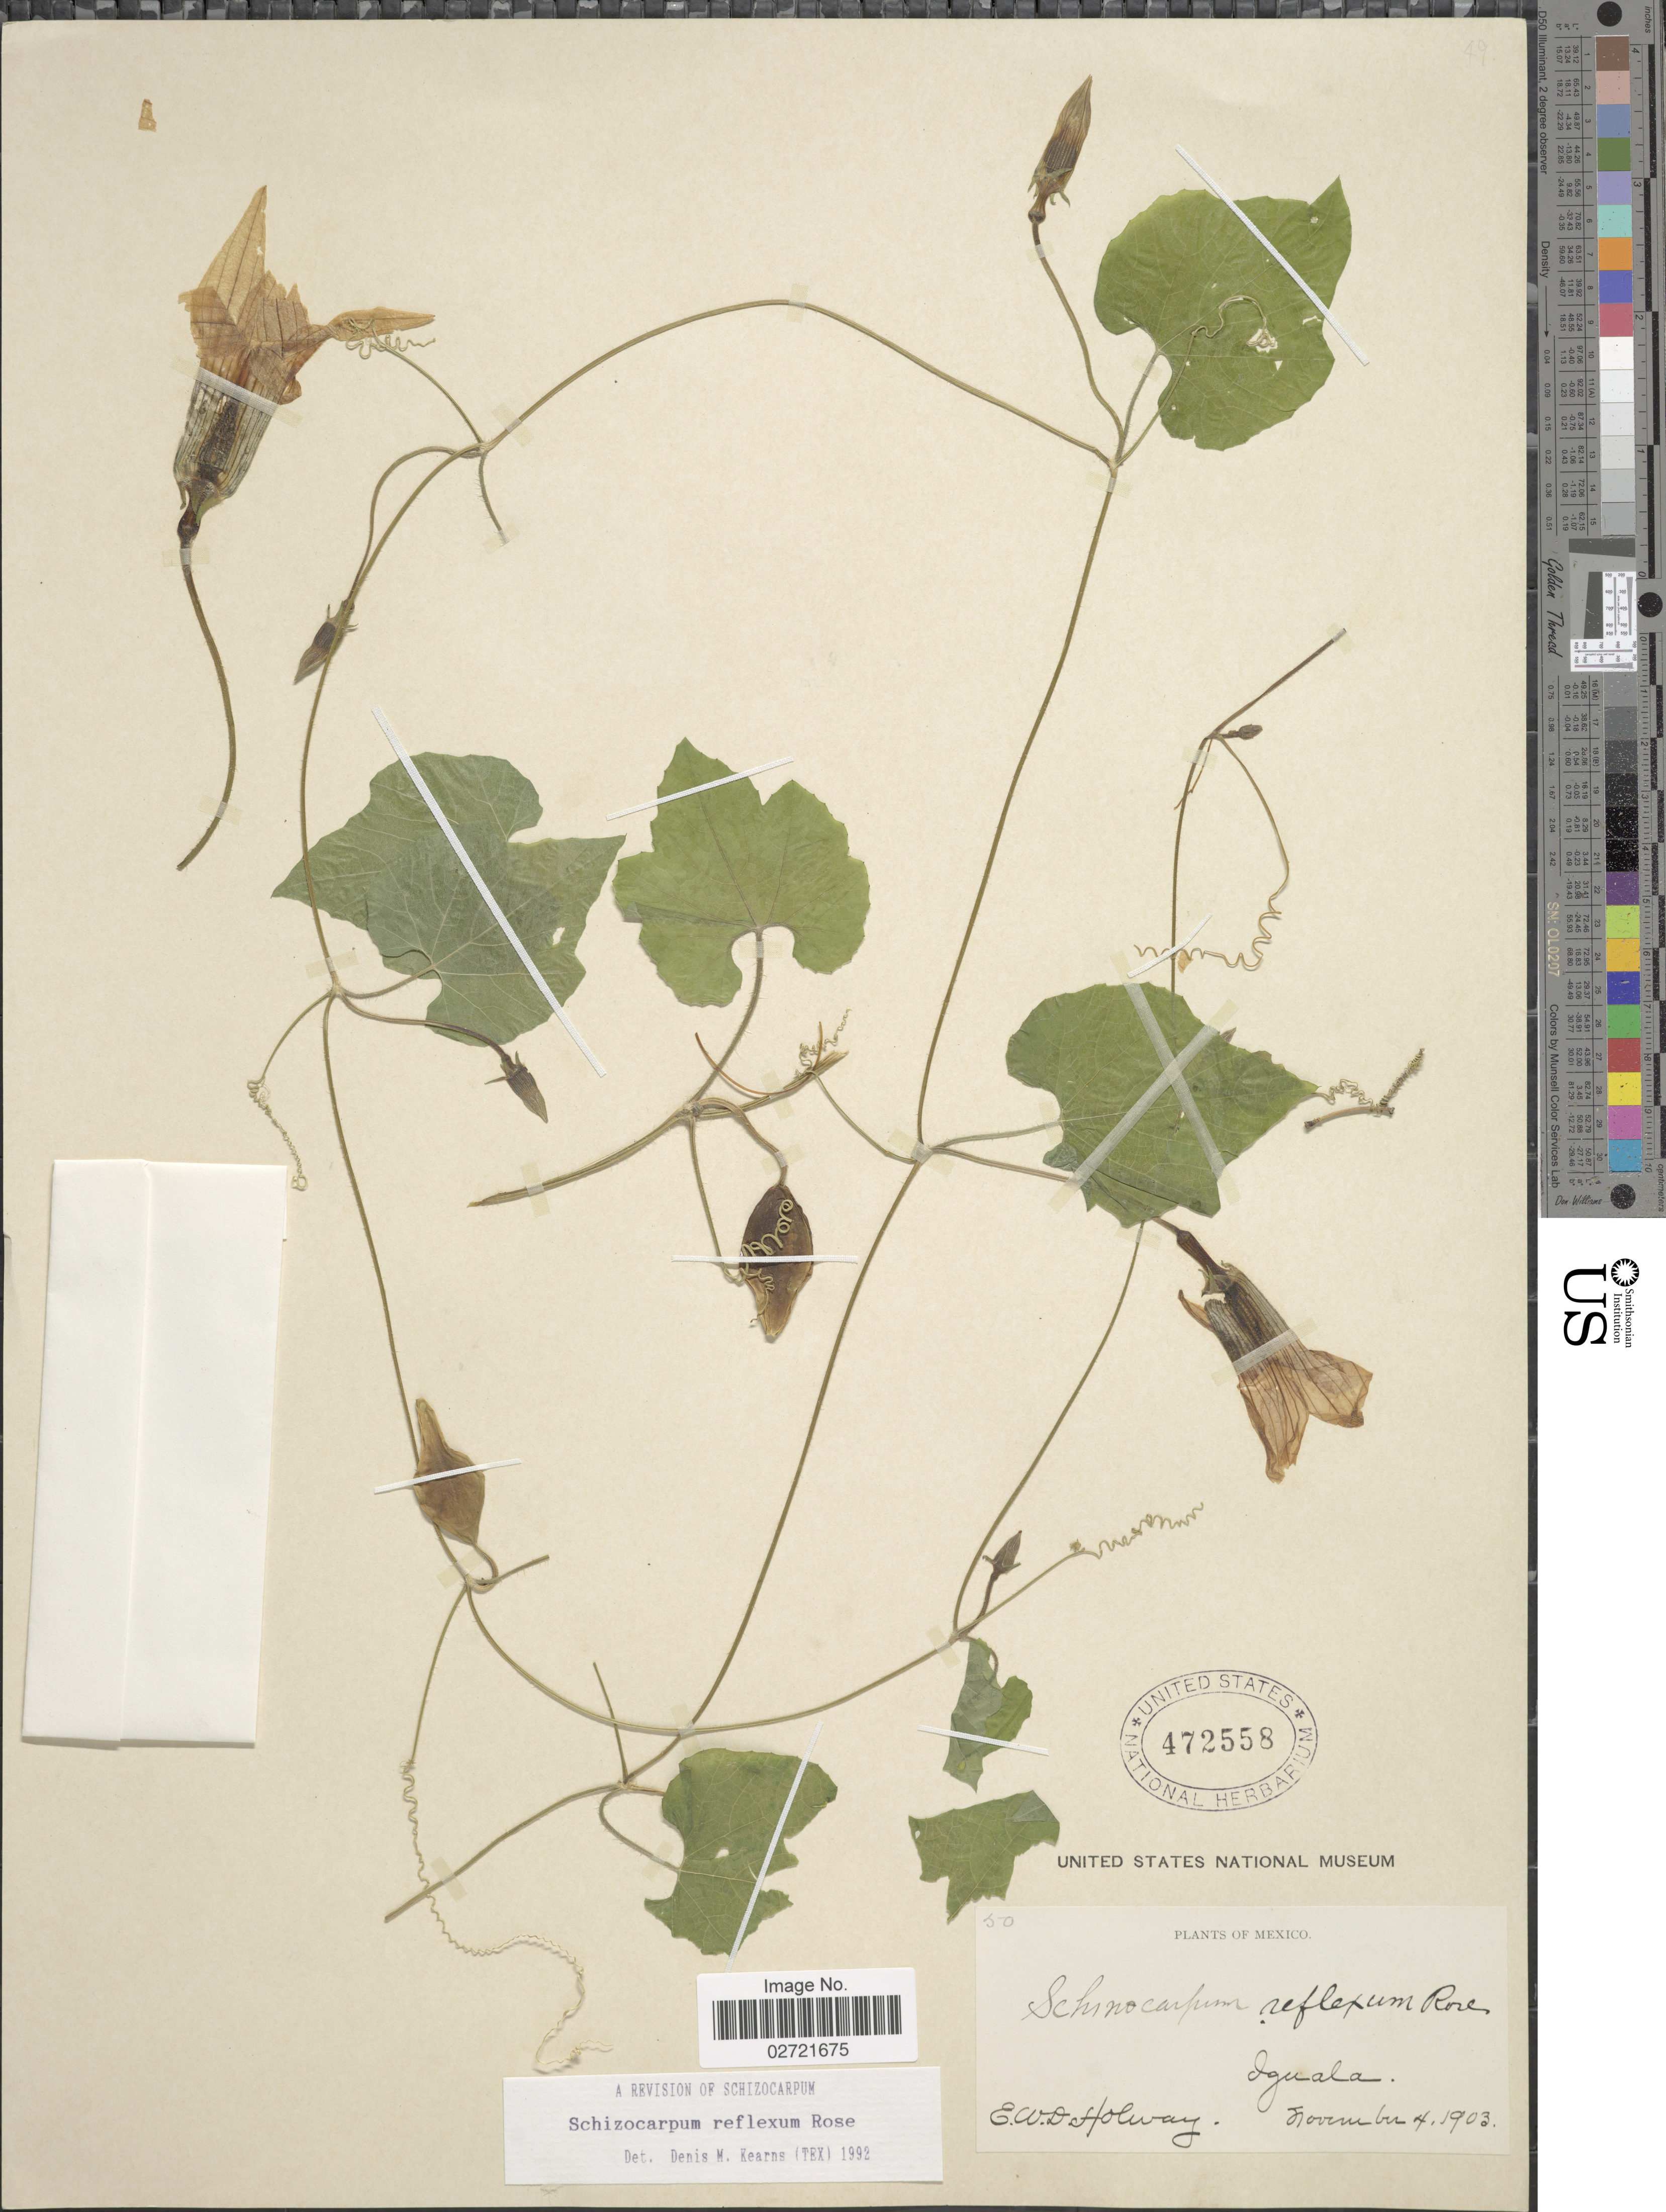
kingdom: Plantae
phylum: Tracheophyta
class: Magnoliopsida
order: Cucurbitales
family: Cucurbitaceae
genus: Schizocarpum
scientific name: Schizocarpum reflexum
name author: Rose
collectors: E. W. D. Holway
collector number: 50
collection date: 1903-11-04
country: Mexico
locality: Iguala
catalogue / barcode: US 472558